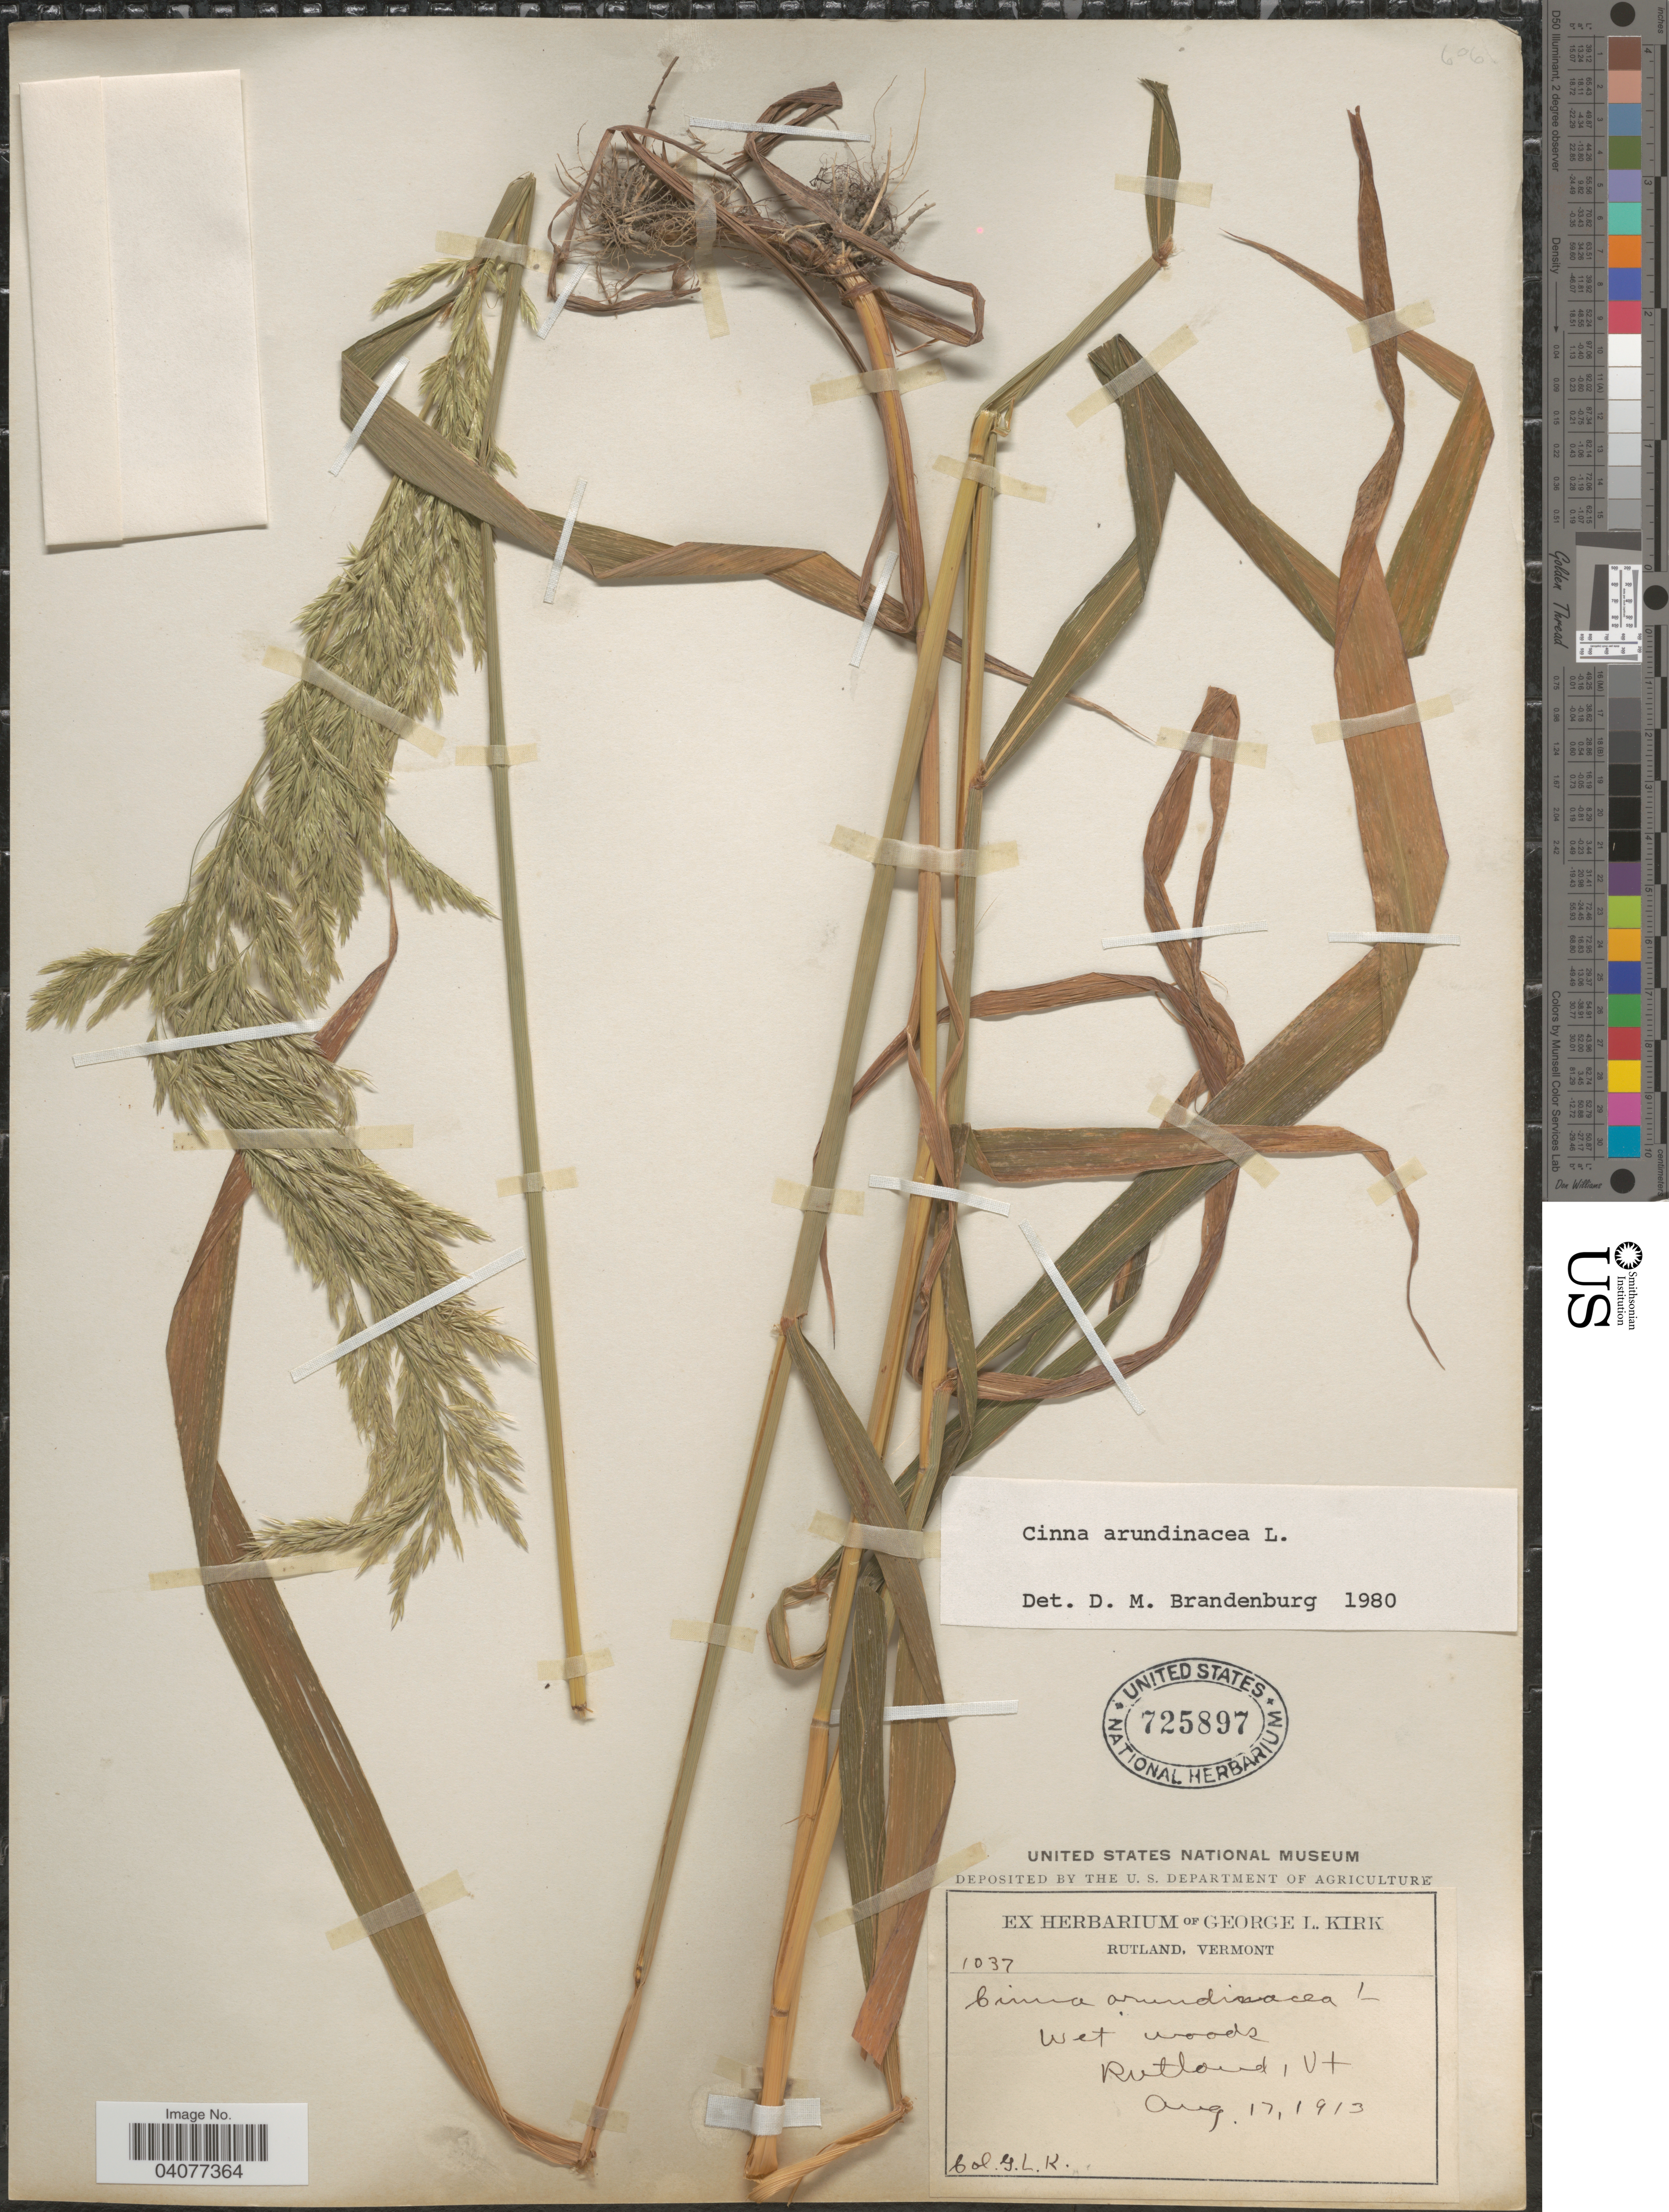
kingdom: Plantae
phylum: Tracheophyta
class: Liliopsida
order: Poales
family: Poaceae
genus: Cinna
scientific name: Cinna arundinacea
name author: L.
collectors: G. Kirk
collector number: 1037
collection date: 1913-08-17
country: United States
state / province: Vermont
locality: Wet woods. Rutland.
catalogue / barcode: US 725897